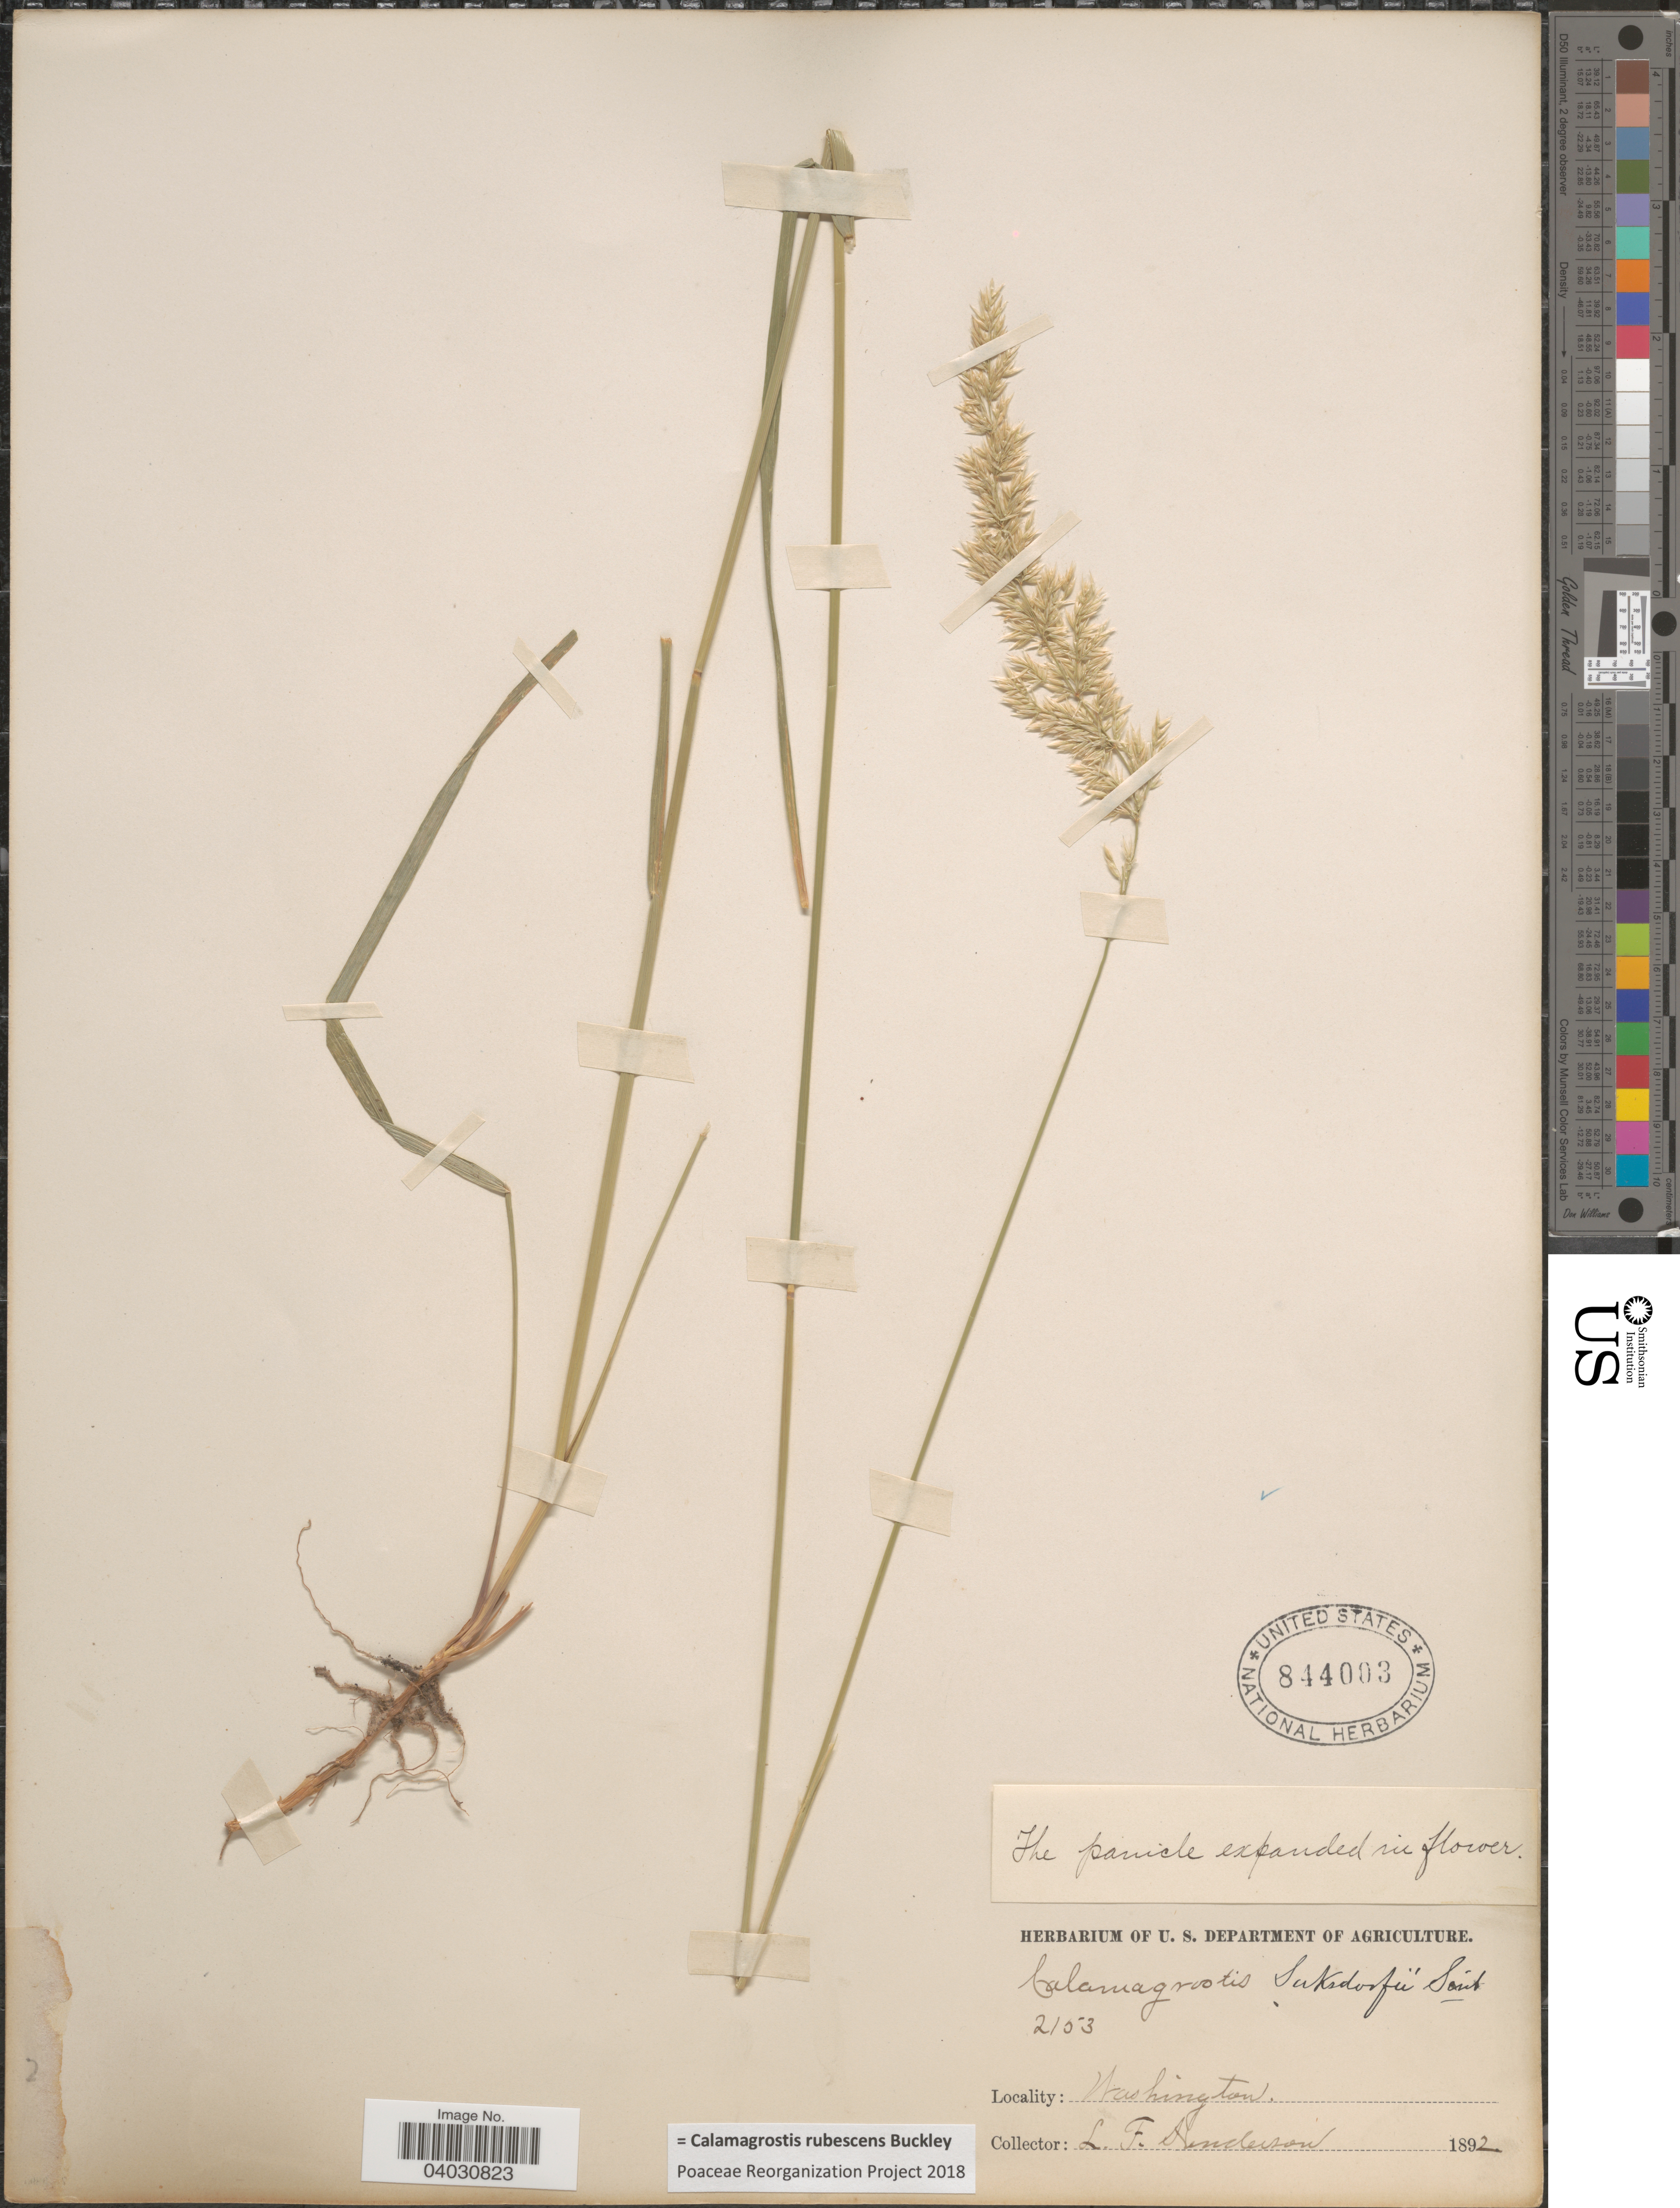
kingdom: Plantae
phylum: Tracheophyta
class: Liliopsida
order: Poales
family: Poaceae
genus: Calamagrostis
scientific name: Calamagrostis rubescens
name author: Buckley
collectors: L. Henderson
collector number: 2153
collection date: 1892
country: United States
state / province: Washington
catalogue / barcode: US 844003